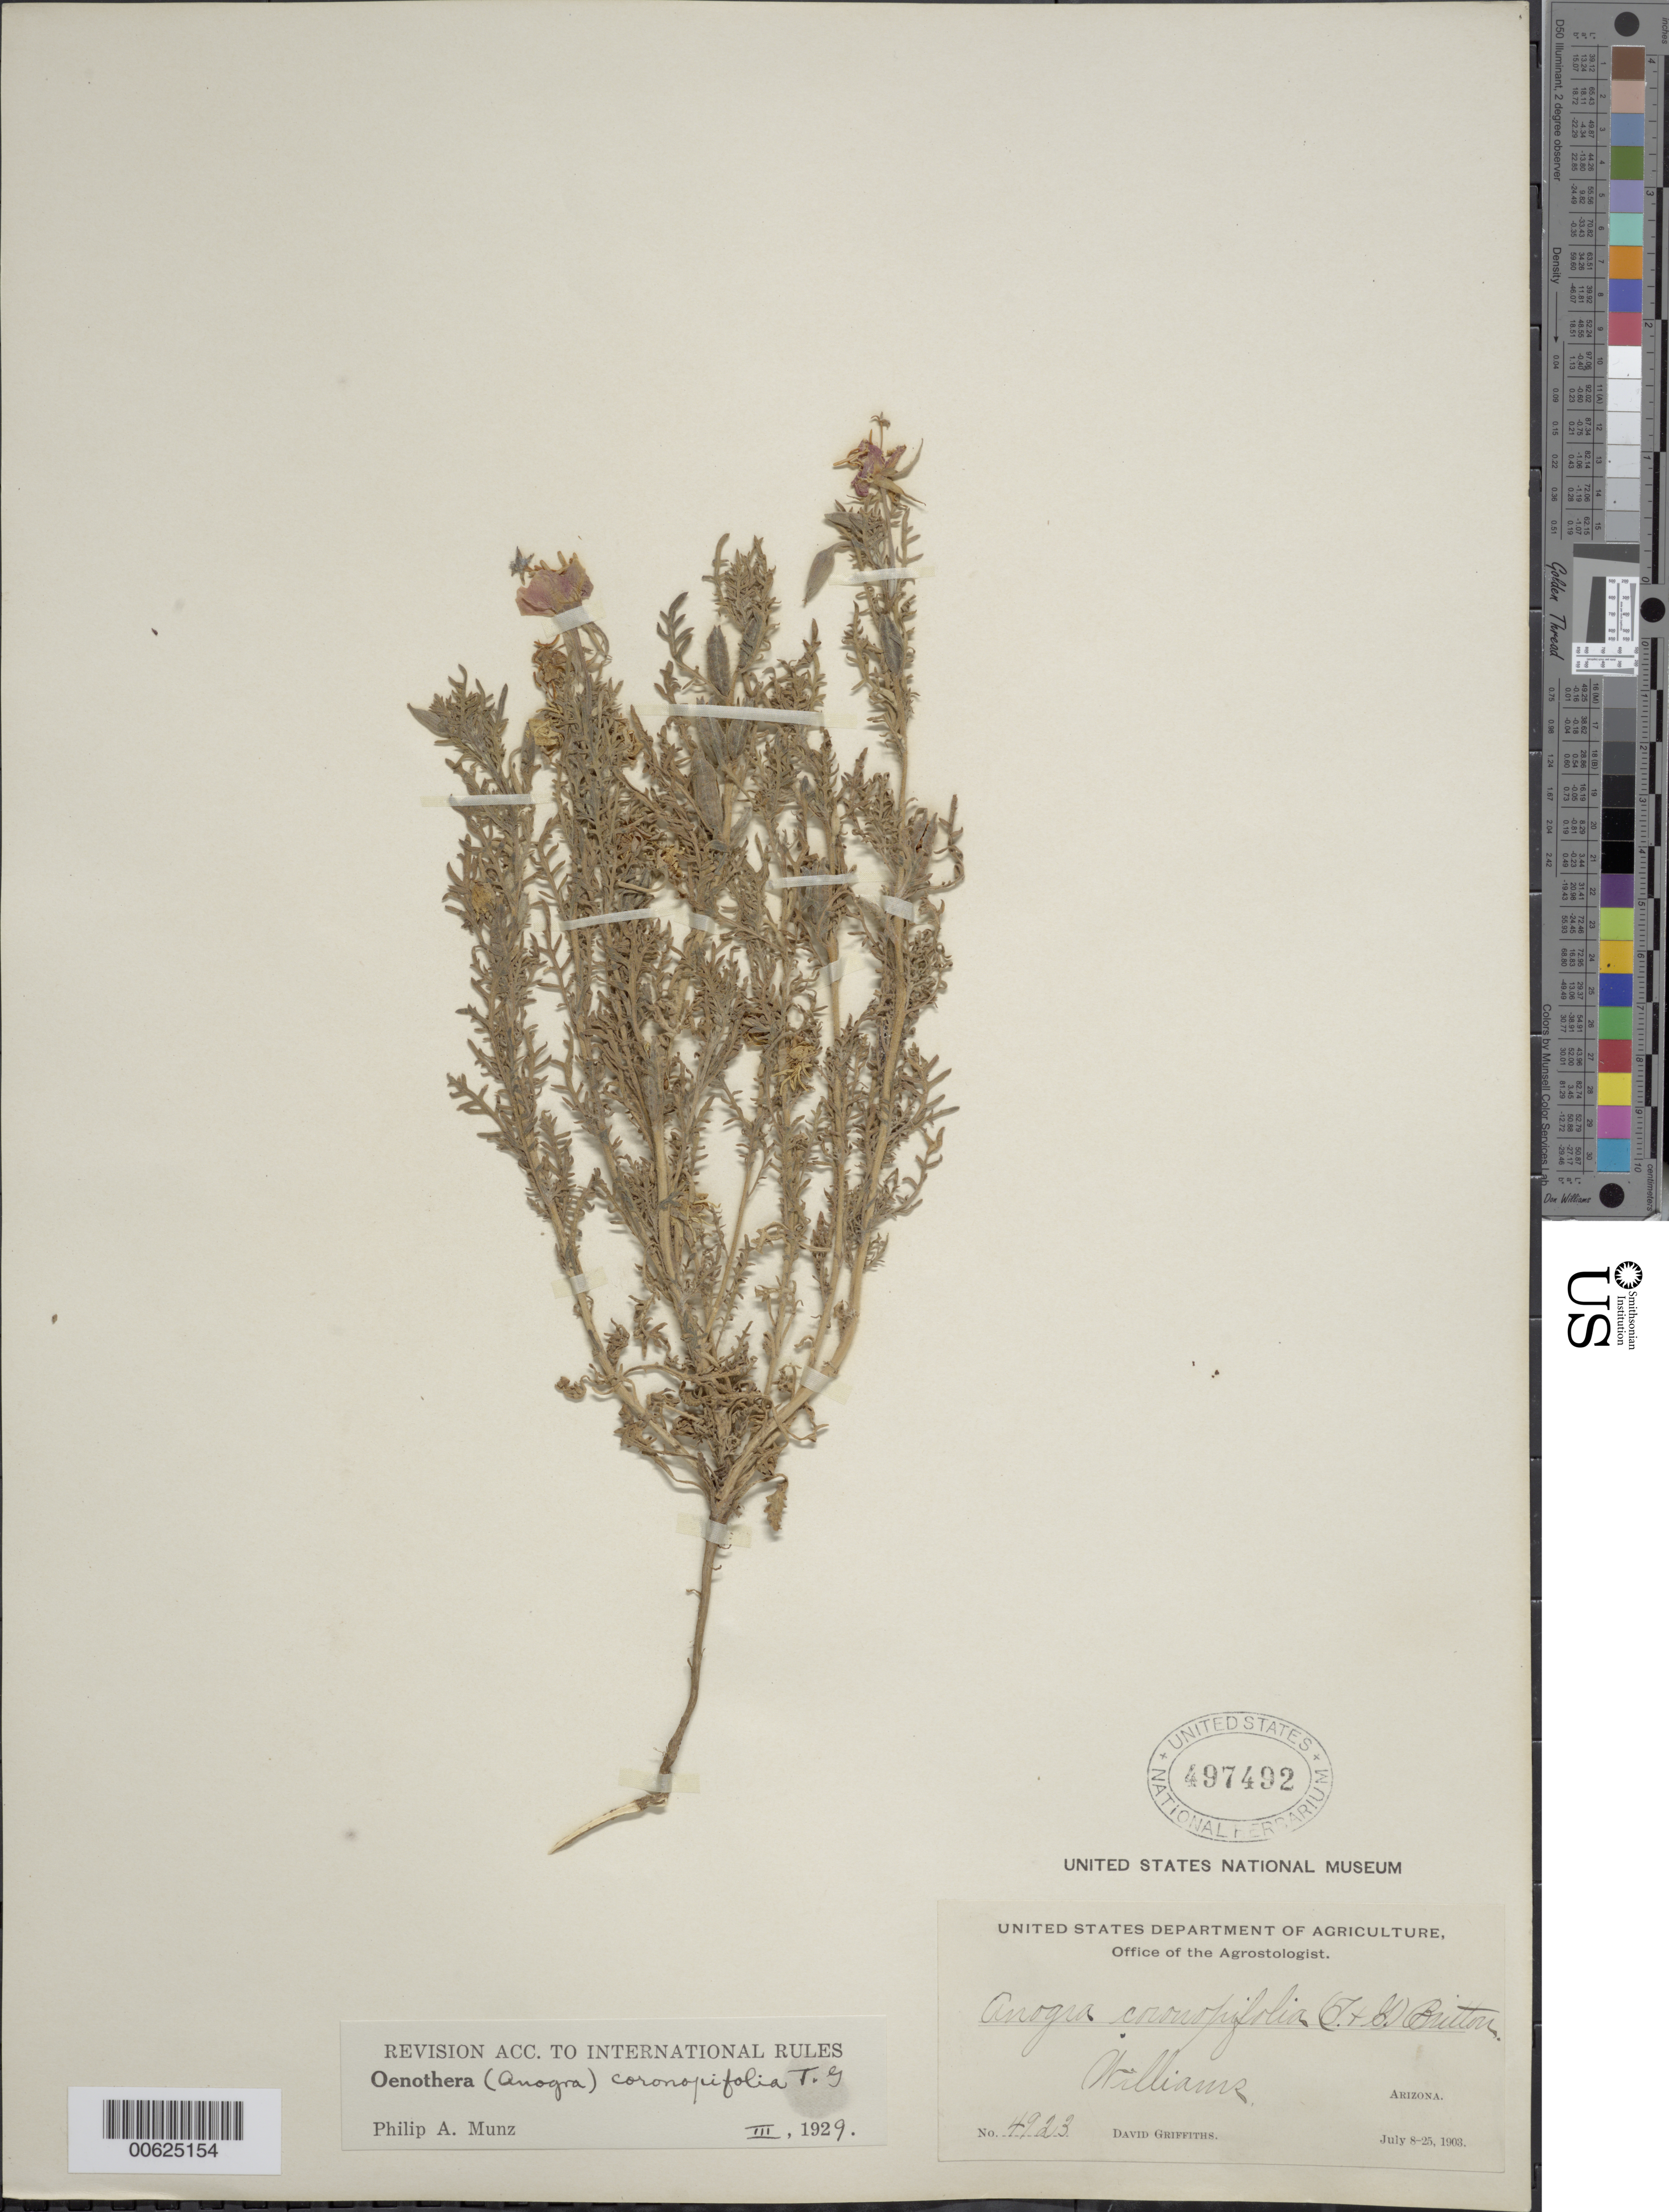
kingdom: Plantae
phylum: Tracheophyta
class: Magnoliopsida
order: Myrtales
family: Onagraceae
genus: Oenothera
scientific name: Oenothera coronopifolia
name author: Torr. & A. Gray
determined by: Munz, Philip A.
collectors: D. Griffiths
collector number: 4923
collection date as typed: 08 Jul 1903 to 25 Jul 1903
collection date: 1903-07-08/1903-07-25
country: United States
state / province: Arizona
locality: Williams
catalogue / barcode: US 497492